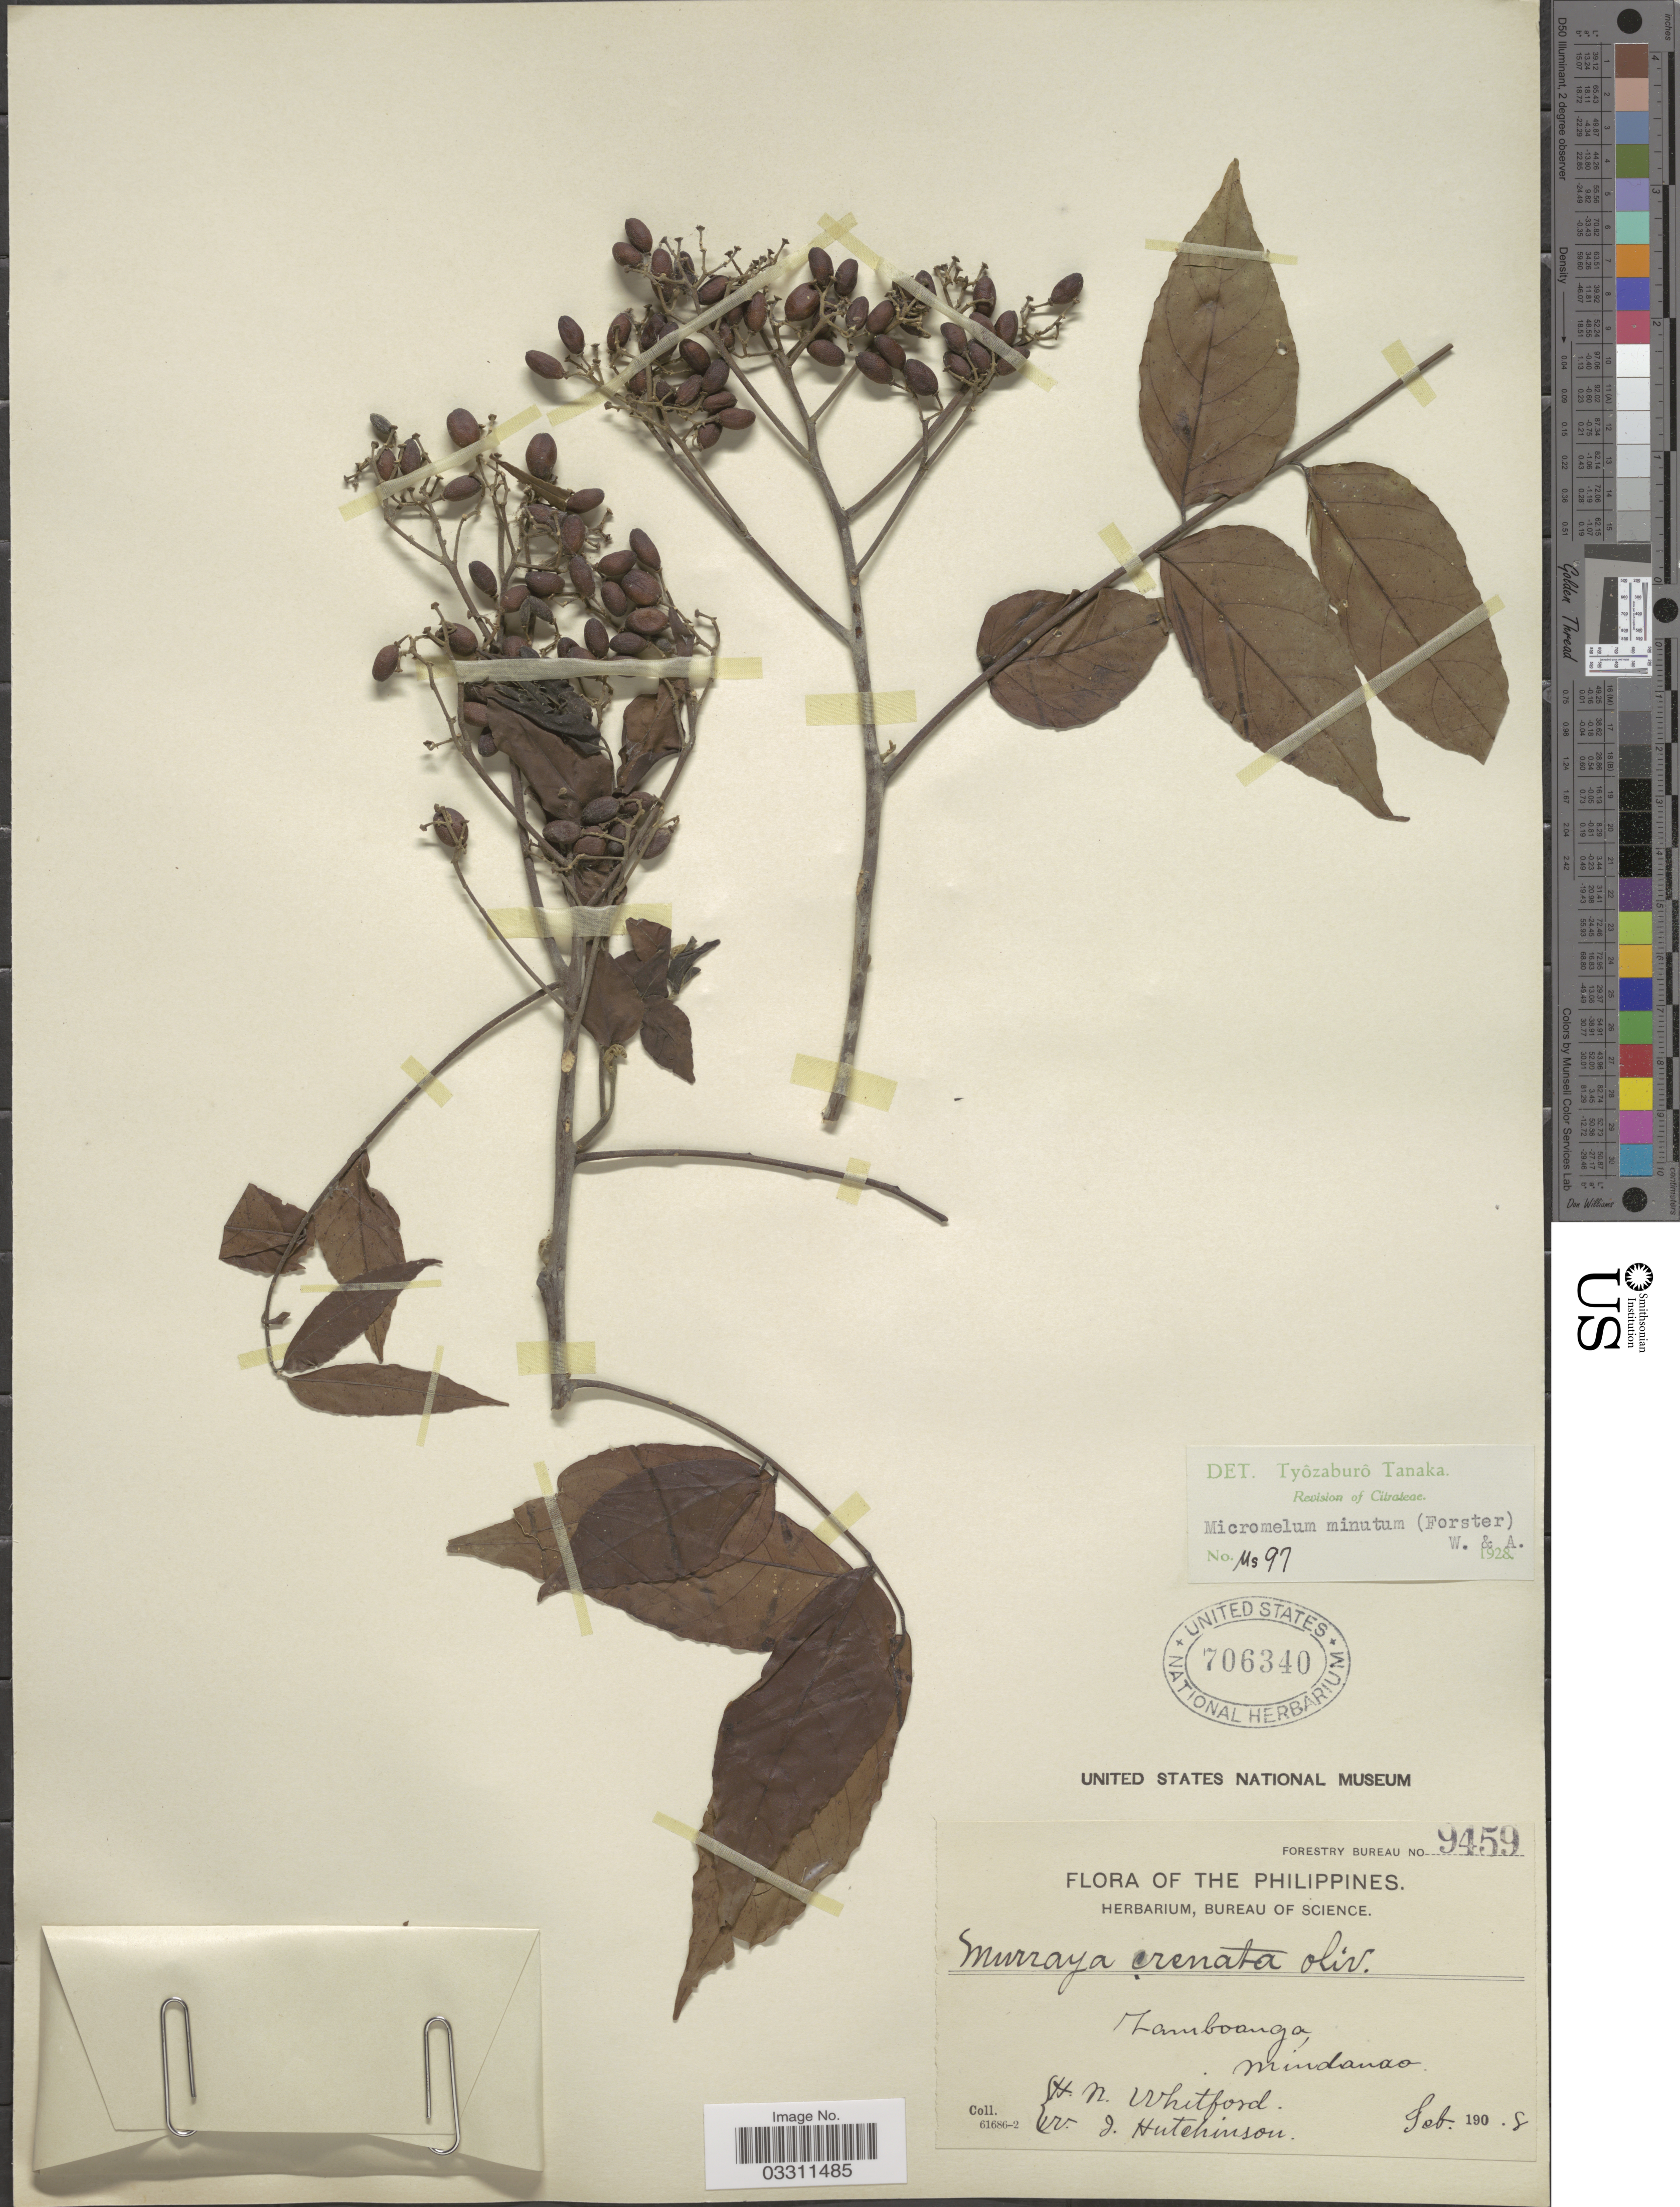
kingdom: Plantae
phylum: Tracheophyta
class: Magnoliopsida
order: Sapindales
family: Rutaceae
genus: Micromelum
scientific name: Micromelum minutum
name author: (G. Forst.) Wight & Arn.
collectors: H. N. Whitford & W. J. Hutchinson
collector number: Forestry Bureau 9459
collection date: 1908-02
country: Philippines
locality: Zamboanga, Mindanao.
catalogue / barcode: US 706340